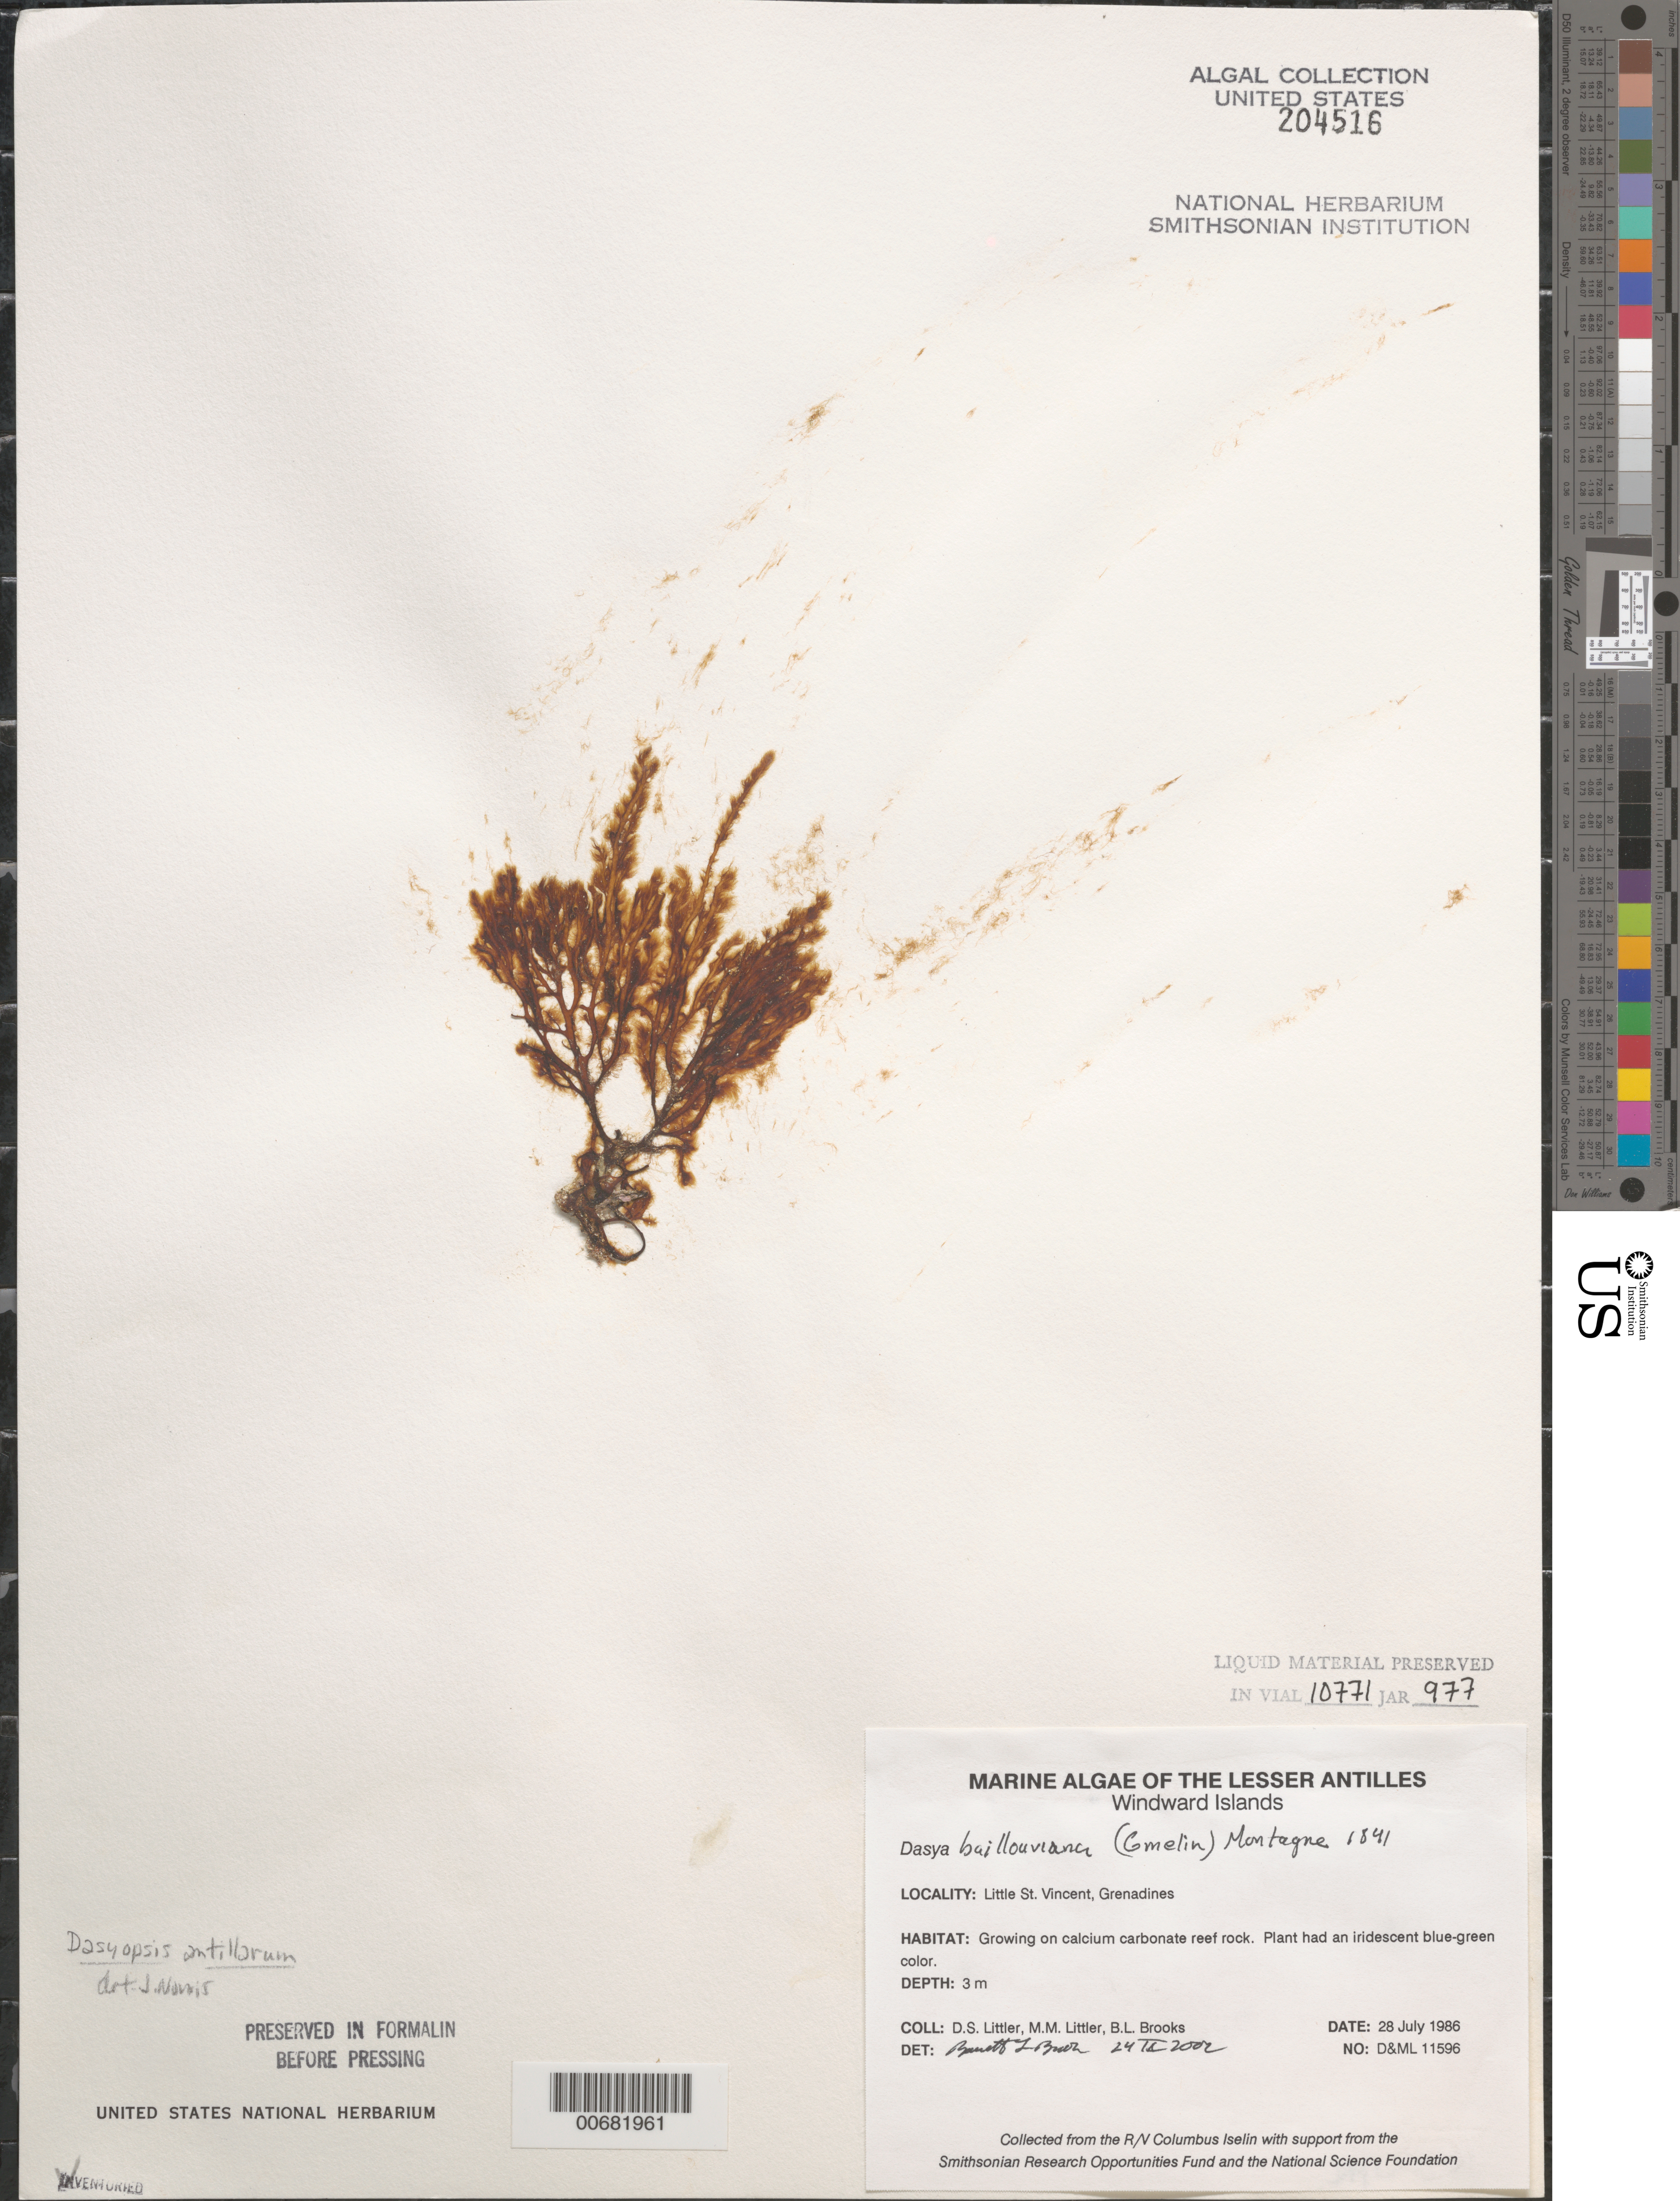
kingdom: Plantae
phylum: Rhodophyta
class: Florideophyceae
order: Ceramiales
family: Dasyaceae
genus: Dasya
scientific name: Dasya pedicellata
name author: (C. Agardh) C. Agardh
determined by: Algae name updating Project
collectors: D. S. Littler, M. M. Littler & B. Brooks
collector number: D&ML 11596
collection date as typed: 28 Jul 1986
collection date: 1986-07-28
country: St. Vincent - Grenadines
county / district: Grenadines Parish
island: Little Saint Vincent [Petit Saint Vincent ]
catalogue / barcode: US 204516